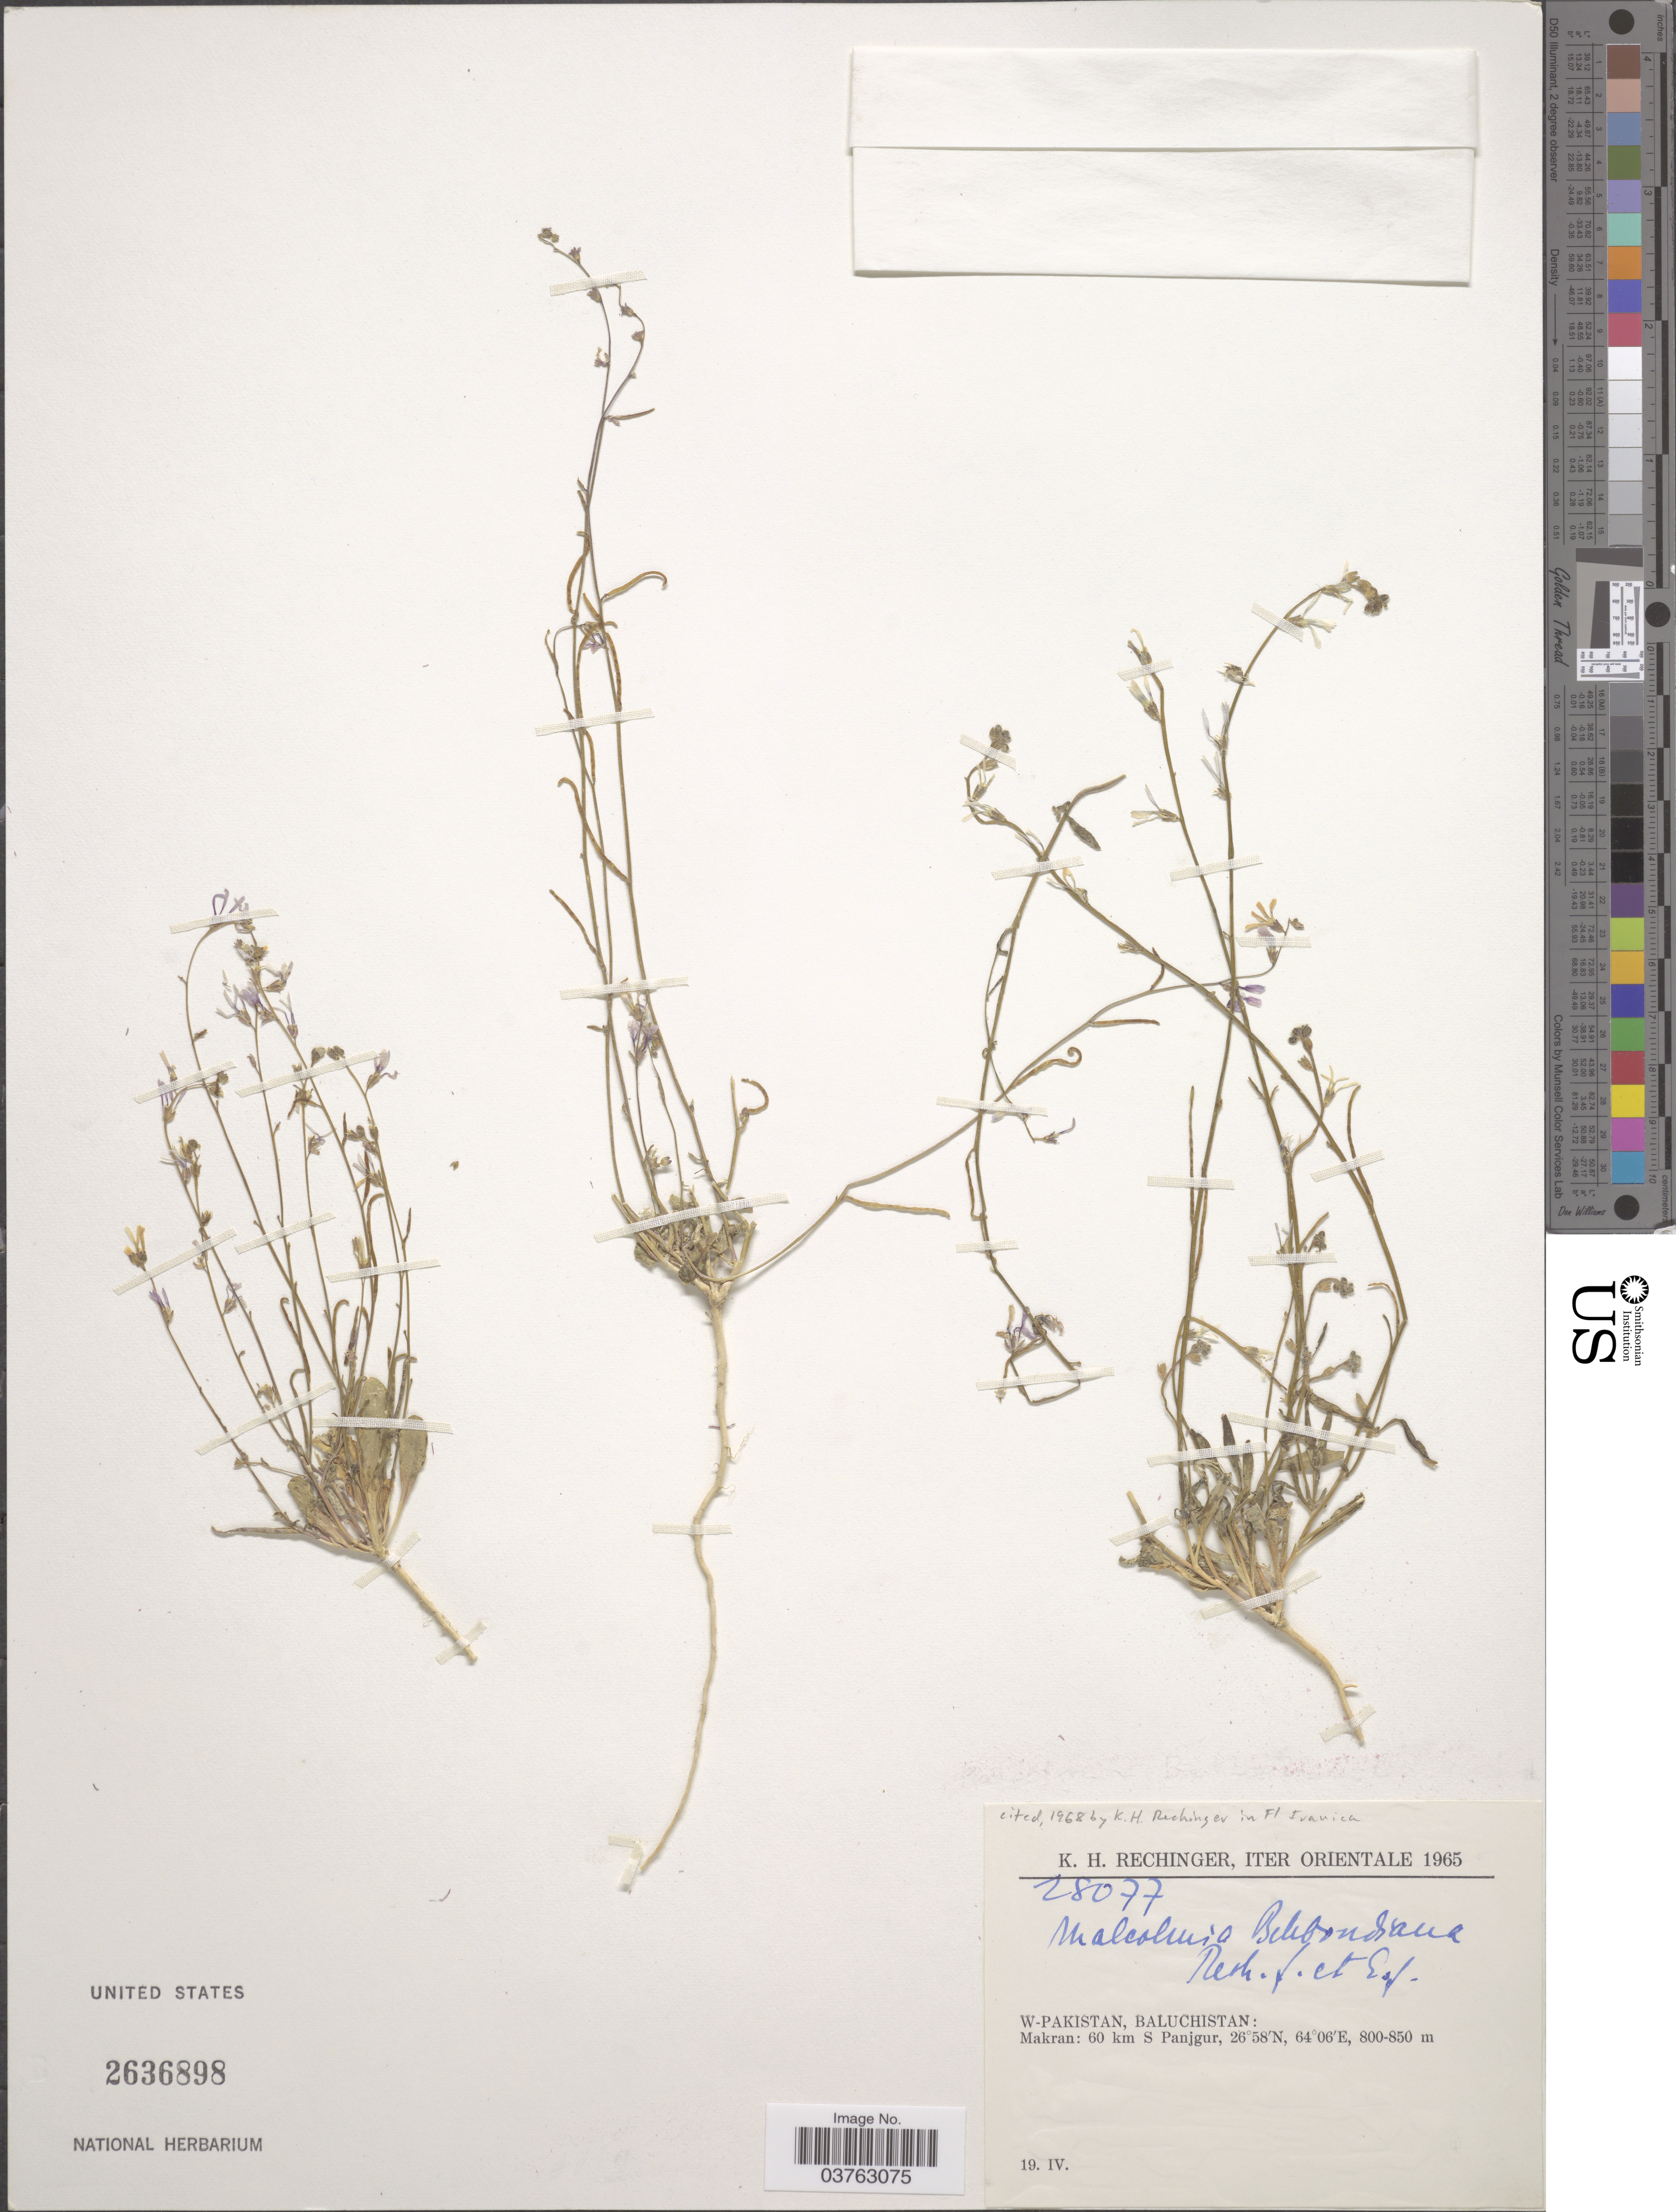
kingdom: Plantae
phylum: Tracheophyta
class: Magnoliopsida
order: Brassicales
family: Brassicaceae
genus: Malcolmia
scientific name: Malcolmia behboudiana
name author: Rech. f. & Esfand.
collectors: K. H. Rechinger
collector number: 28077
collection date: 1965-04-19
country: Pakistan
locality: Iter Orientale. W-Pakistan, Baluchistan: Makran: 60 km S Panjgur.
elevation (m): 800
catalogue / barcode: US 2636898